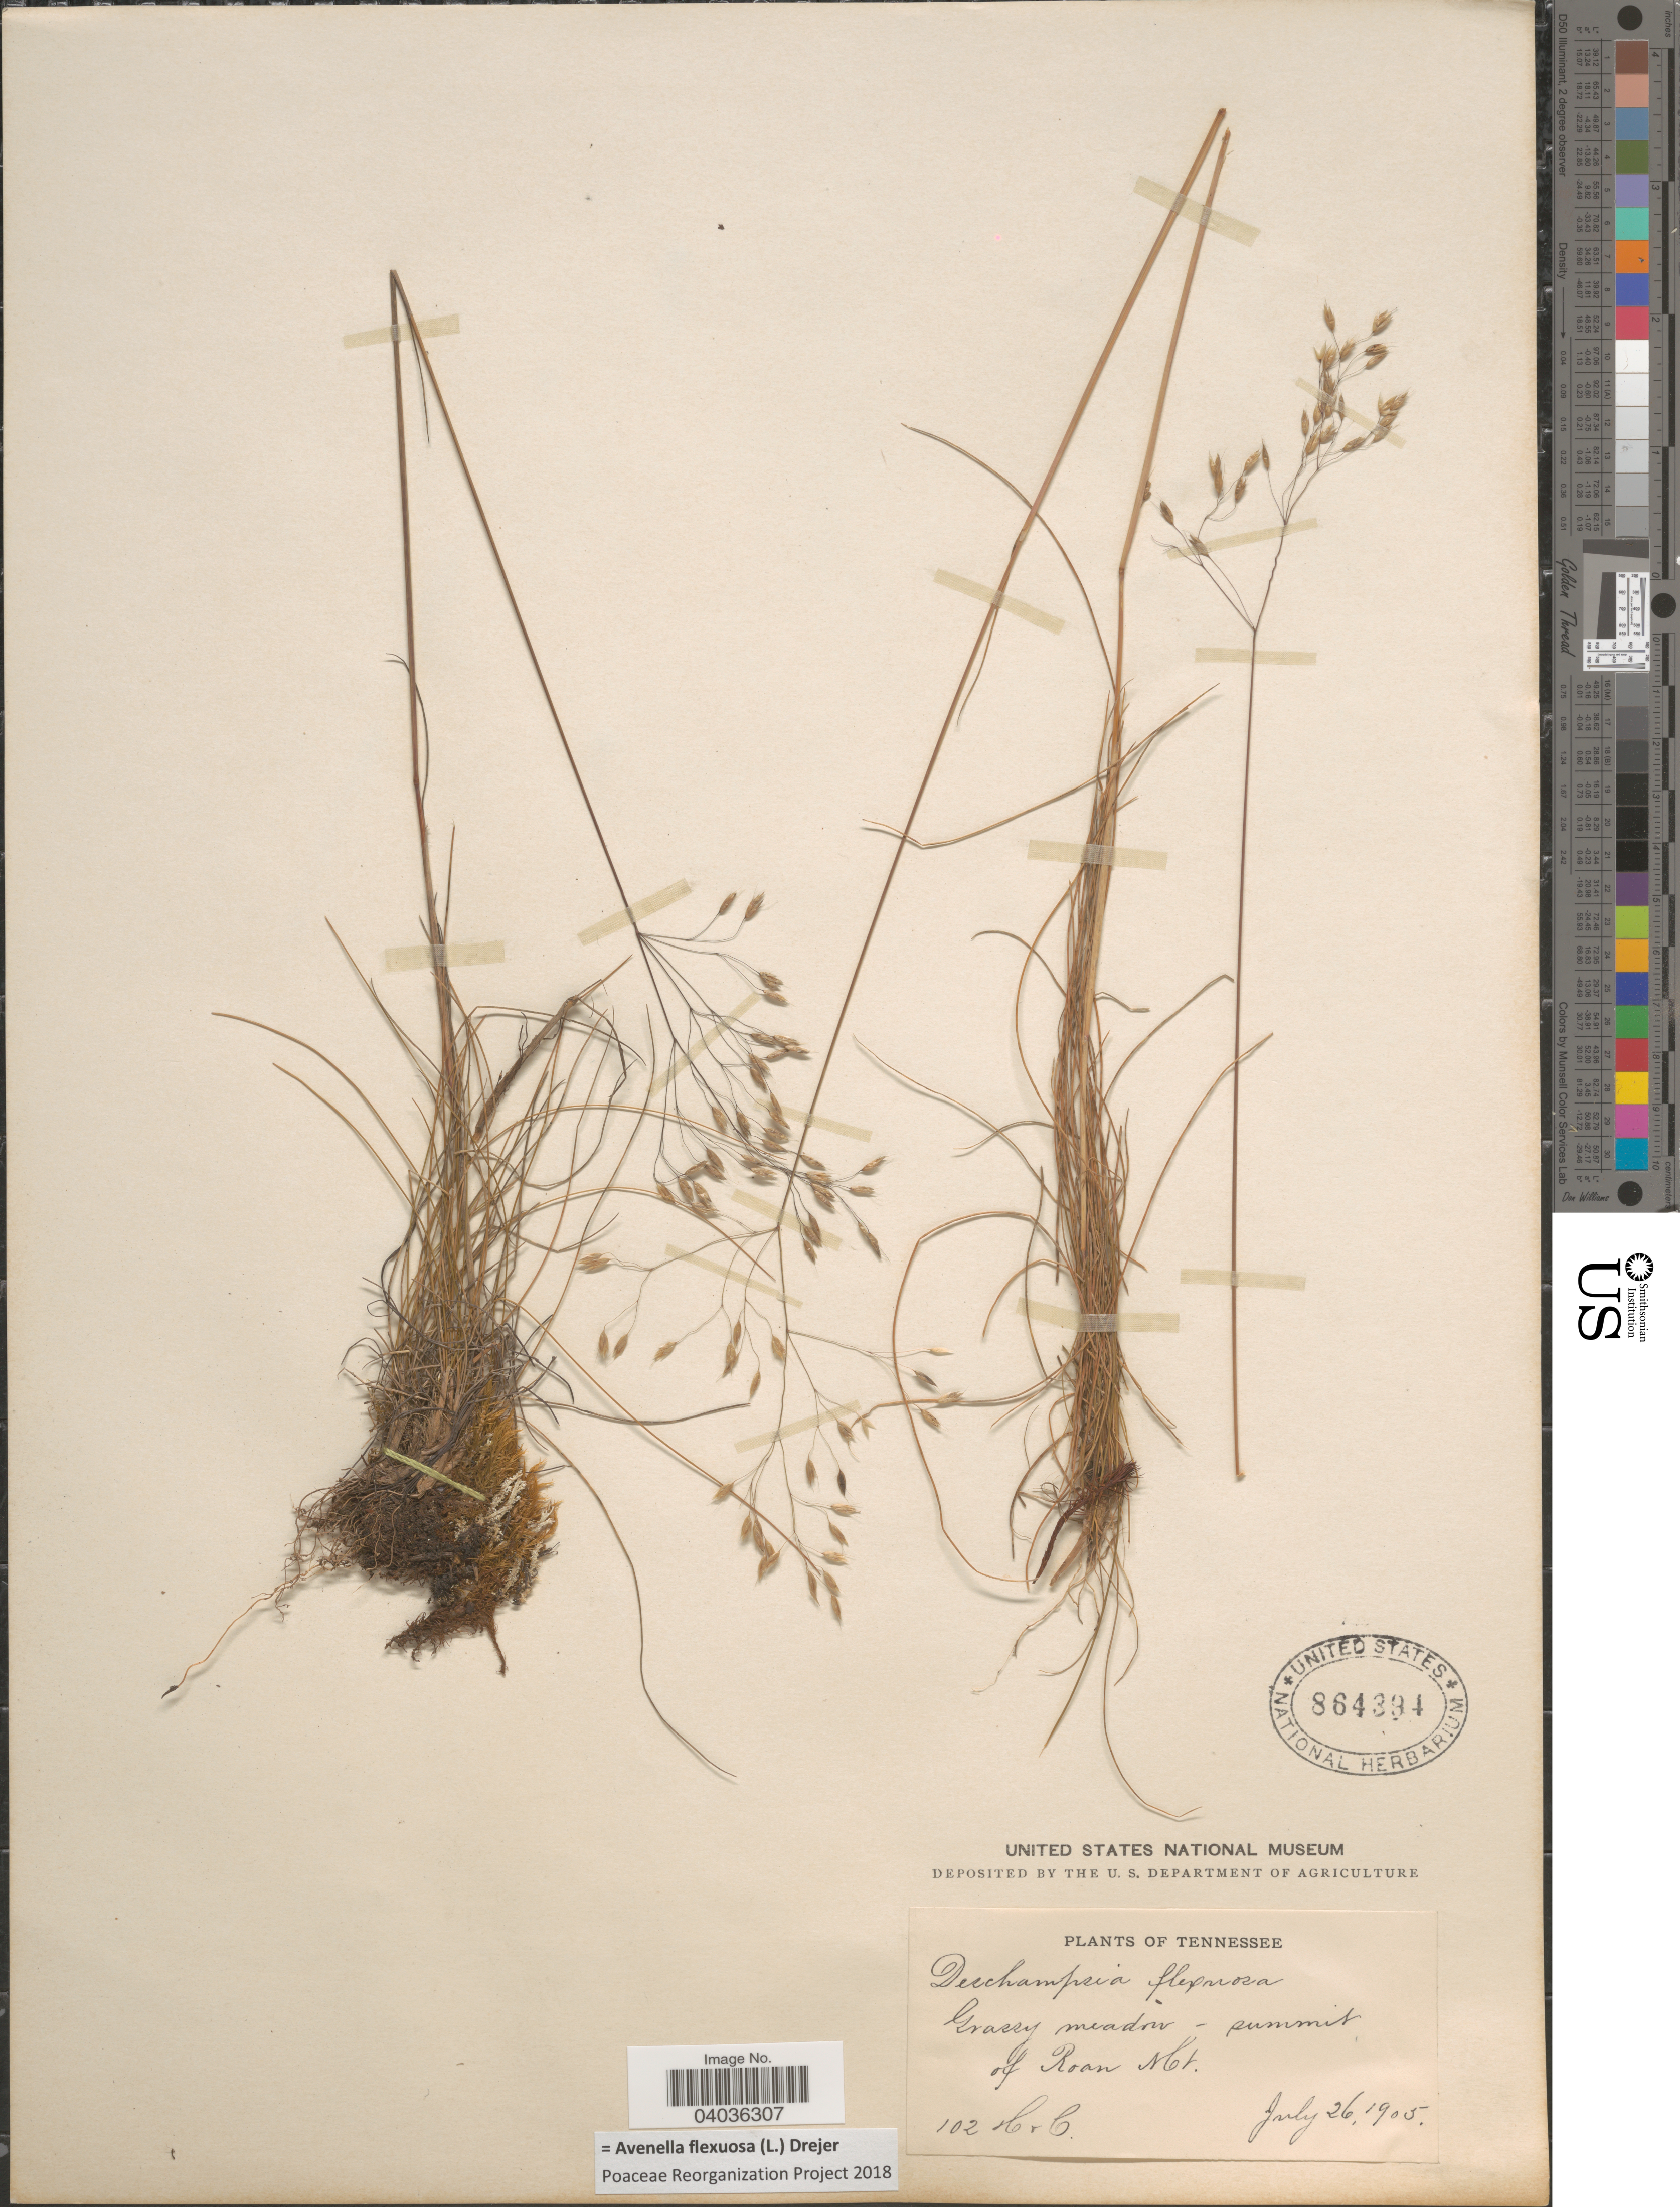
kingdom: Plantae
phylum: Tracheophyta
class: Liliopsida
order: Poales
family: Poaceae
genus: Avenella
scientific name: Avenella flexuosa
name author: (L.) Drejer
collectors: H. C.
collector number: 102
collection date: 1905-07-26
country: United States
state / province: Tennessee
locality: Grassy meadow - summit of Roan Mt.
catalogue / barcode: US 864394